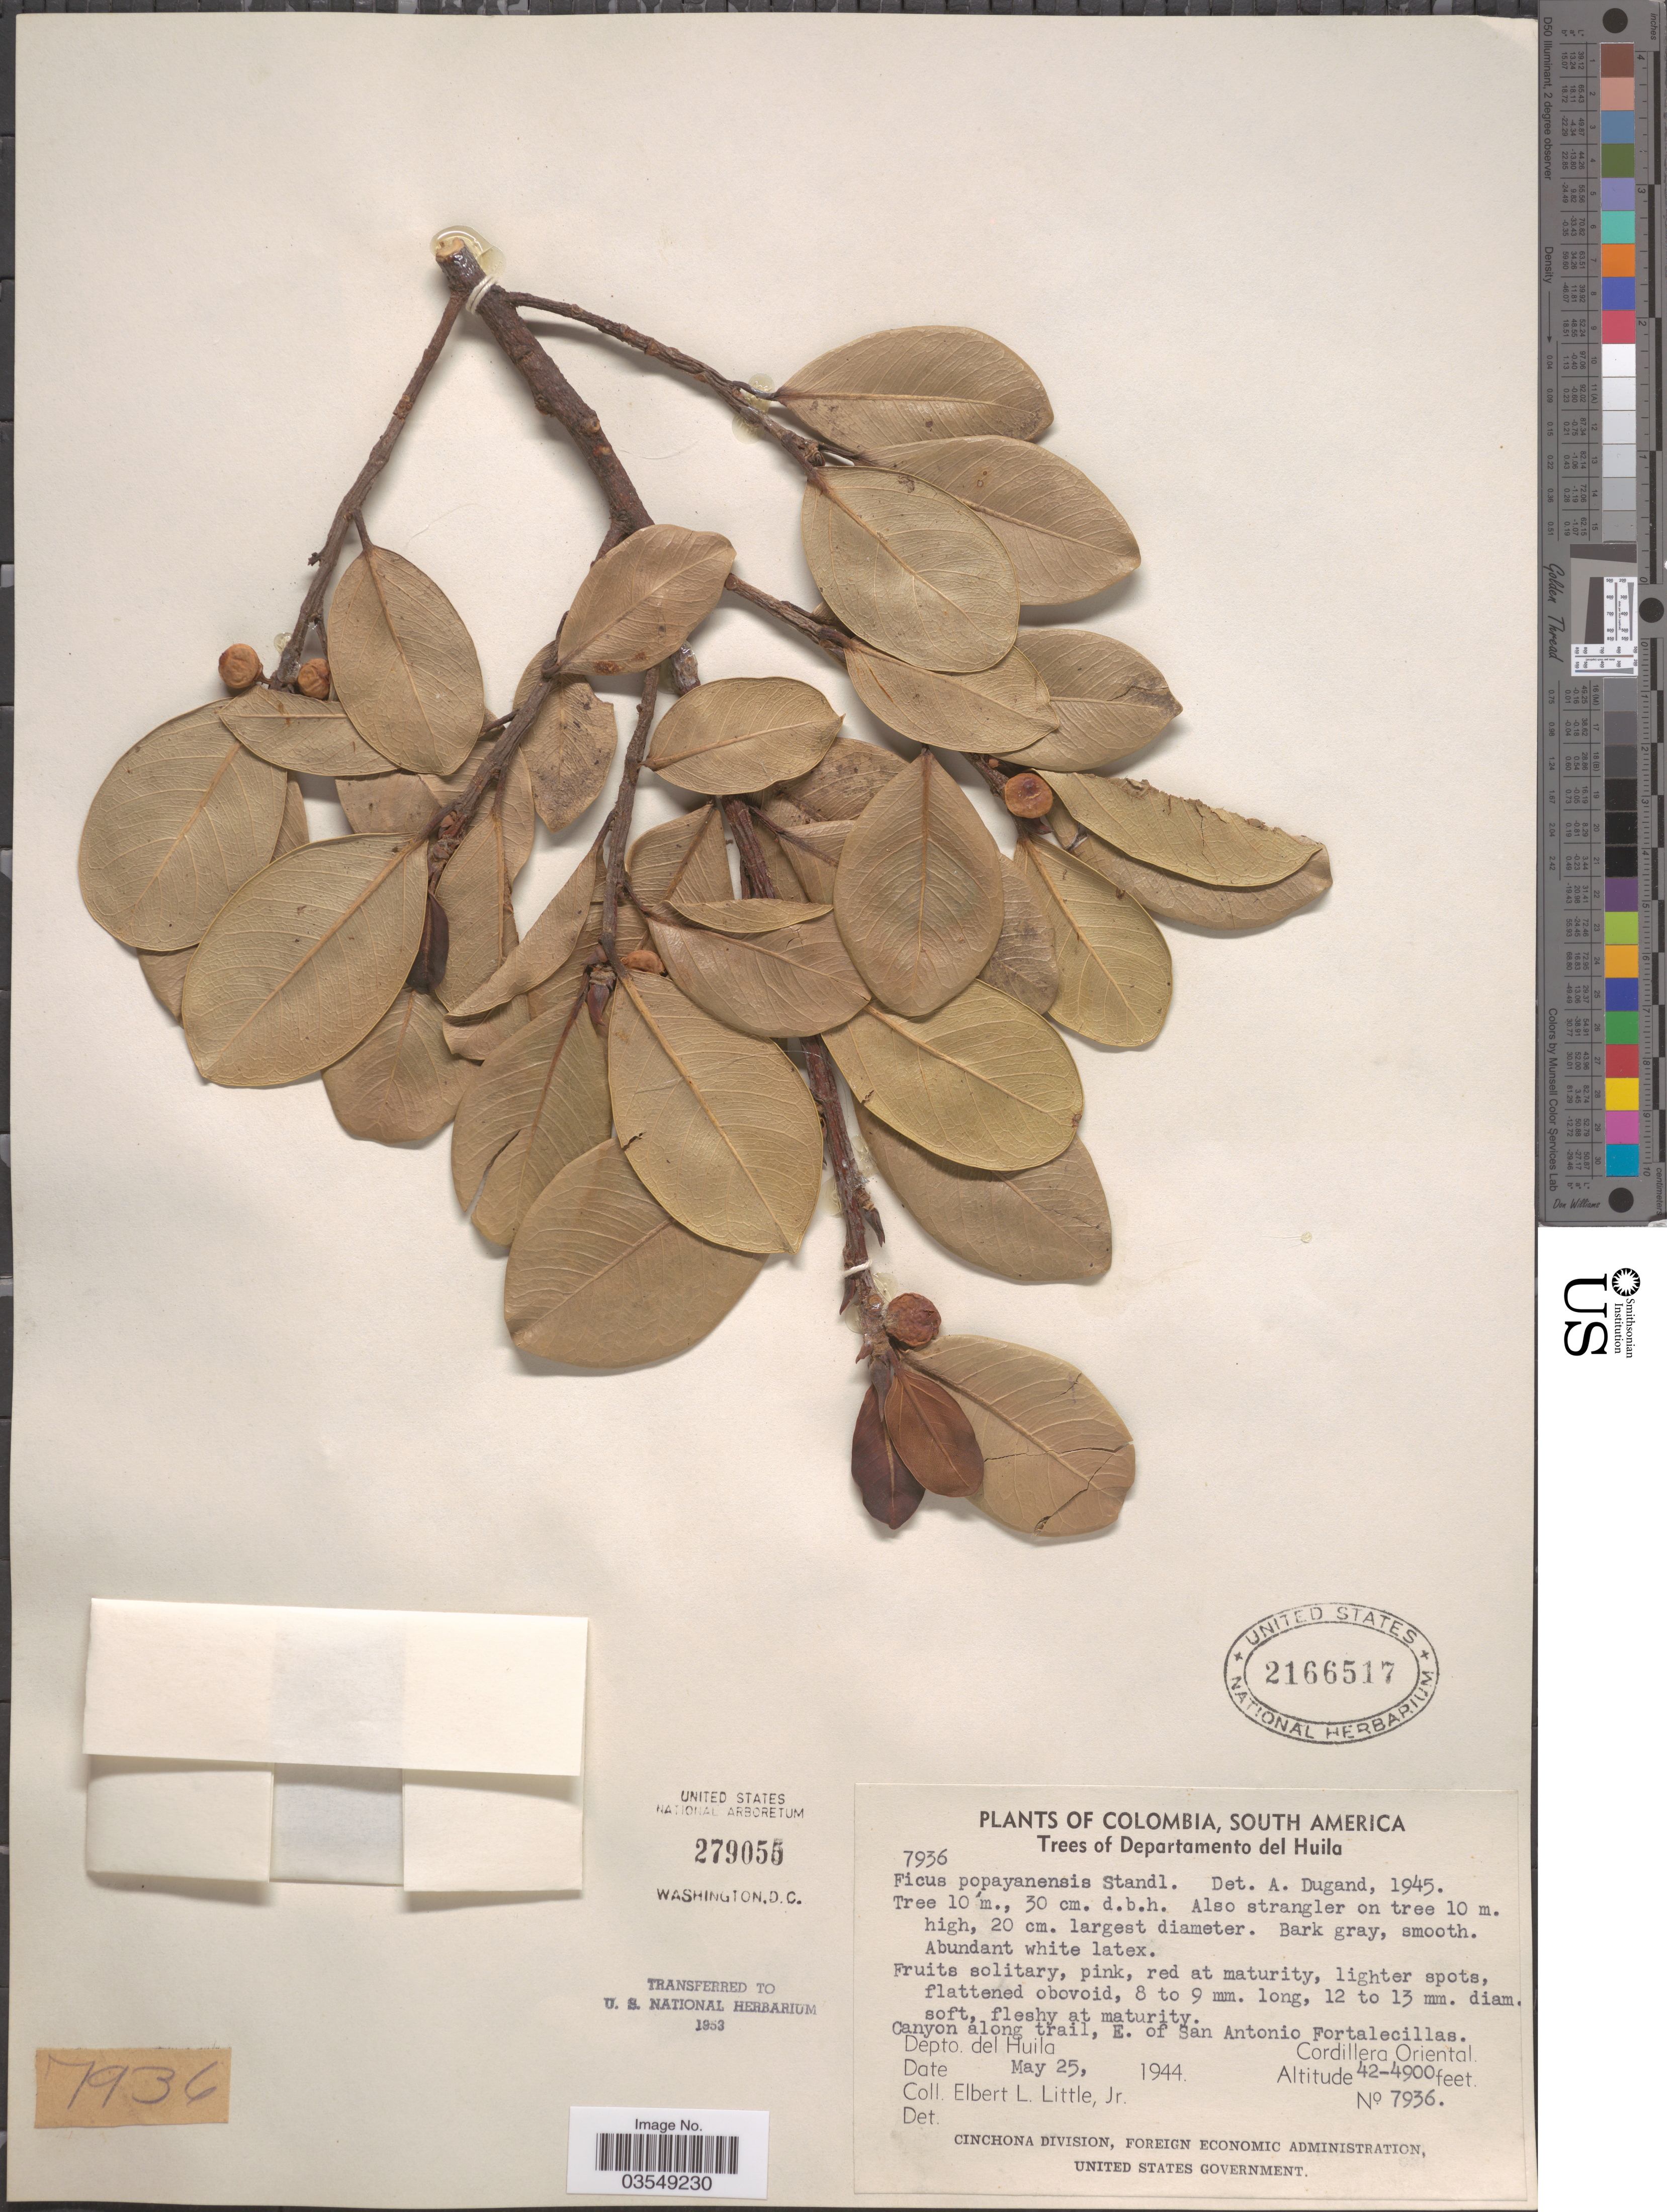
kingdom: Plantae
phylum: Tracheophyta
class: Magnoliopsida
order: Rosales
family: Moraceae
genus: Ficus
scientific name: Ficus popayanensis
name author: Standl.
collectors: E. L. Little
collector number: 7936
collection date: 1944-05-25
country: Colombia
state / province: Huila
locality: Canyon along trail, E. of San Antonio Fortalecillas. Depto. del Huila Cordillera Oriental.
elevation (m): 1280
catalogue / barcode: US 2166517